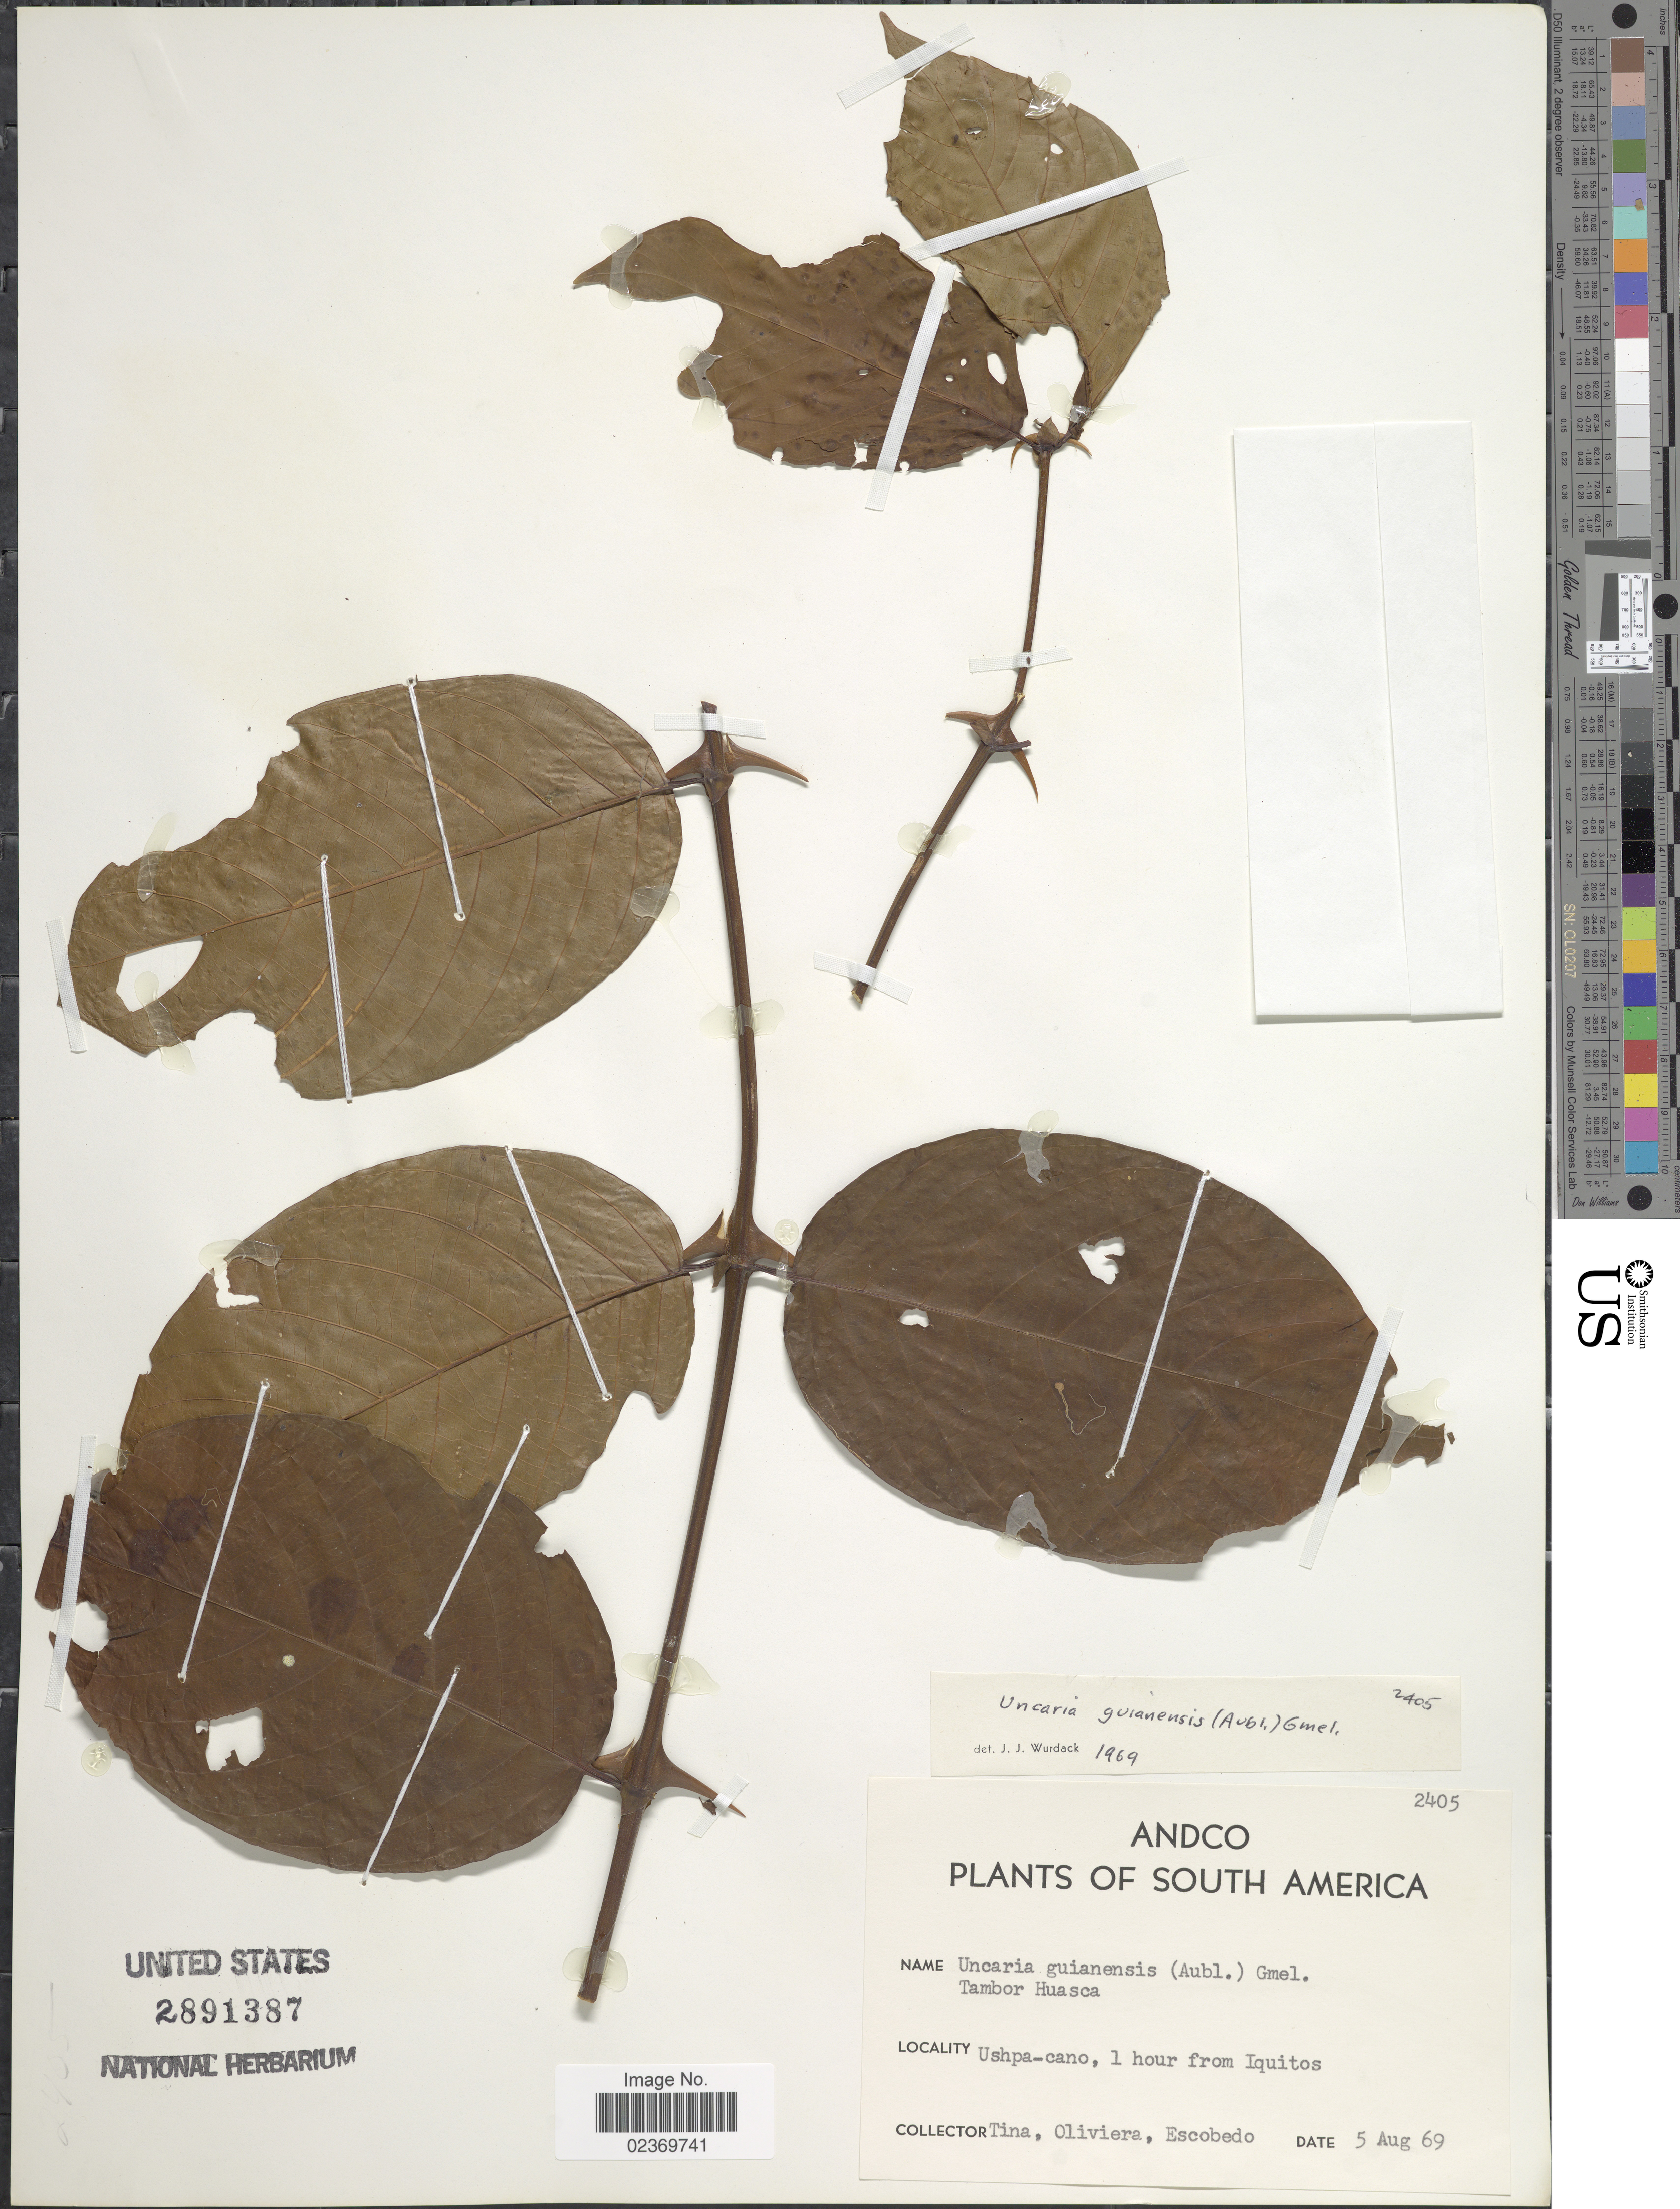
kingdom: Plantae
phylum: Tracheophyta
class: Magnoliopsida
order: Gentianales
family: Rubiaceae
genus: Uncaria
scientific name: Uncaria guianensis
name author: (Aubl.) J.F. Gmel.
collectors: F. Tina, F. Oliveira & M. Escobedo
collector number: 2405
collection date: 1969-08-05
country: Peru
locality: Ushpa-cano, 1 hour from Iquitos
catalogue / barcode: US 2891387